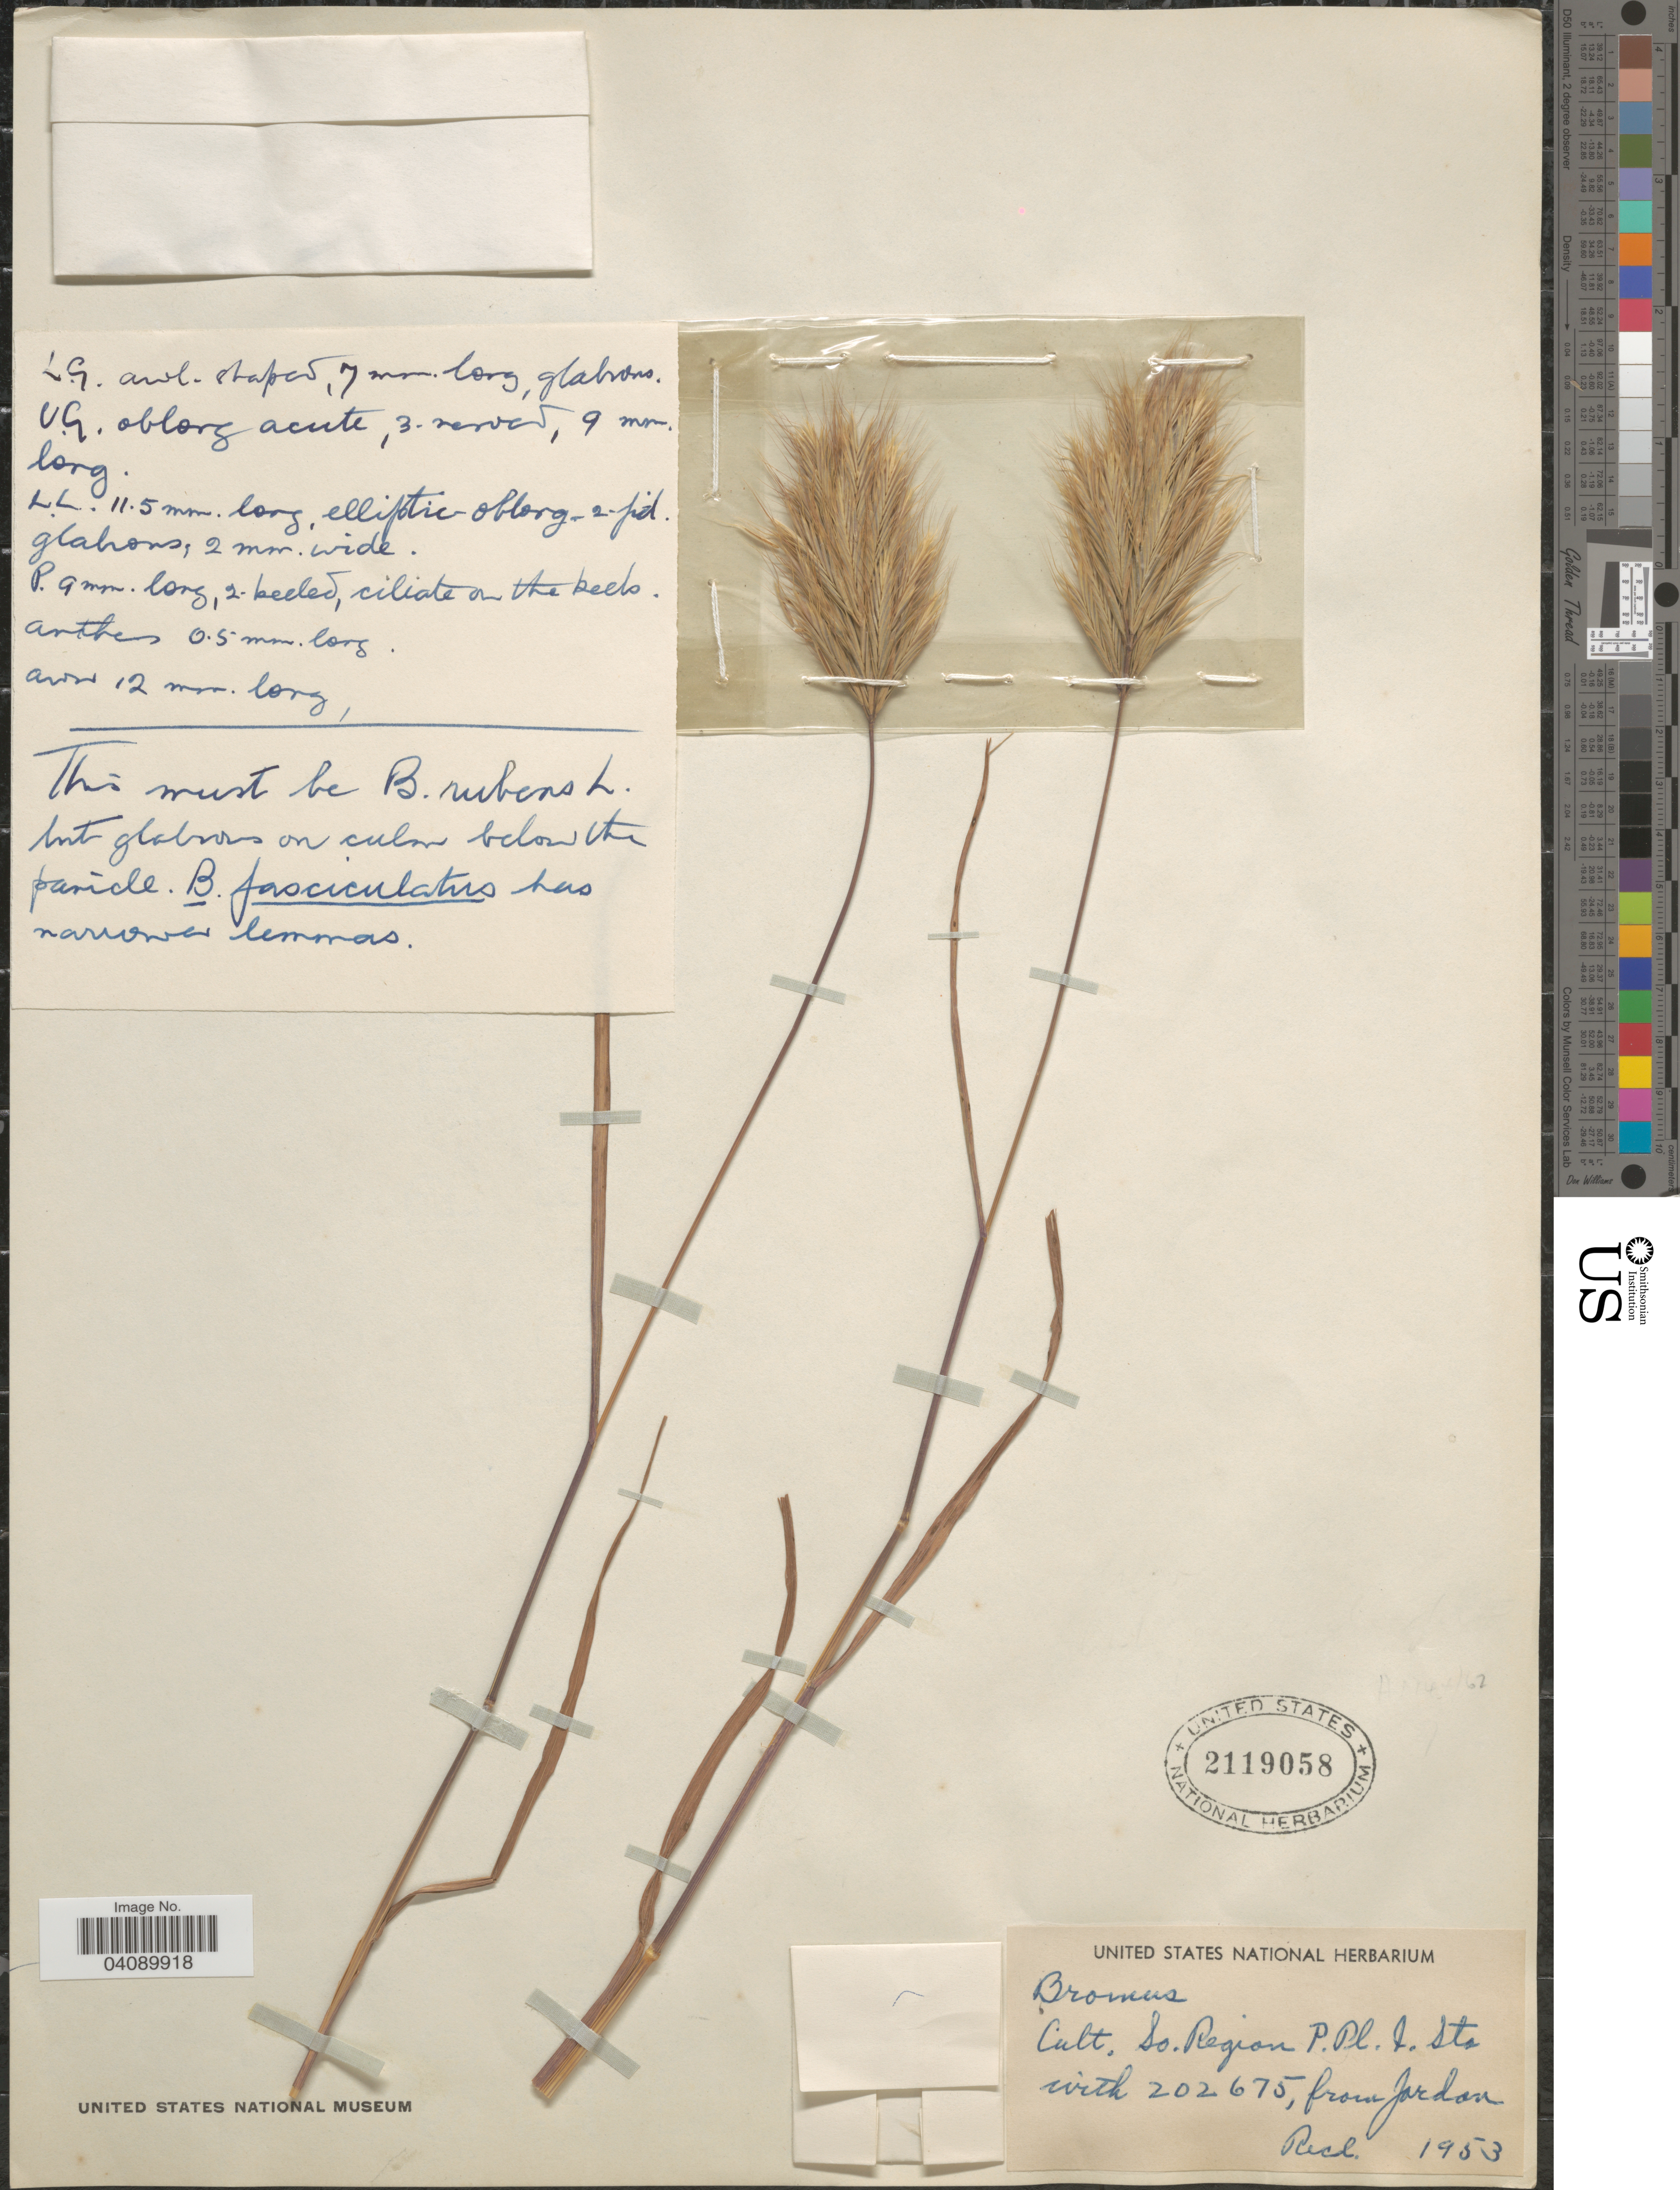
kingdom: Plantae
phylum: Tracheophyta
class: Liliopsida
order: Poales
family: Poaceae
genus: Bromus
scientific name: Bromus rubens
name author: L.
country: Jordan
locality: Cult. So. Region P. Pl. I. Sta.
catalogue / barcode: US 2119058